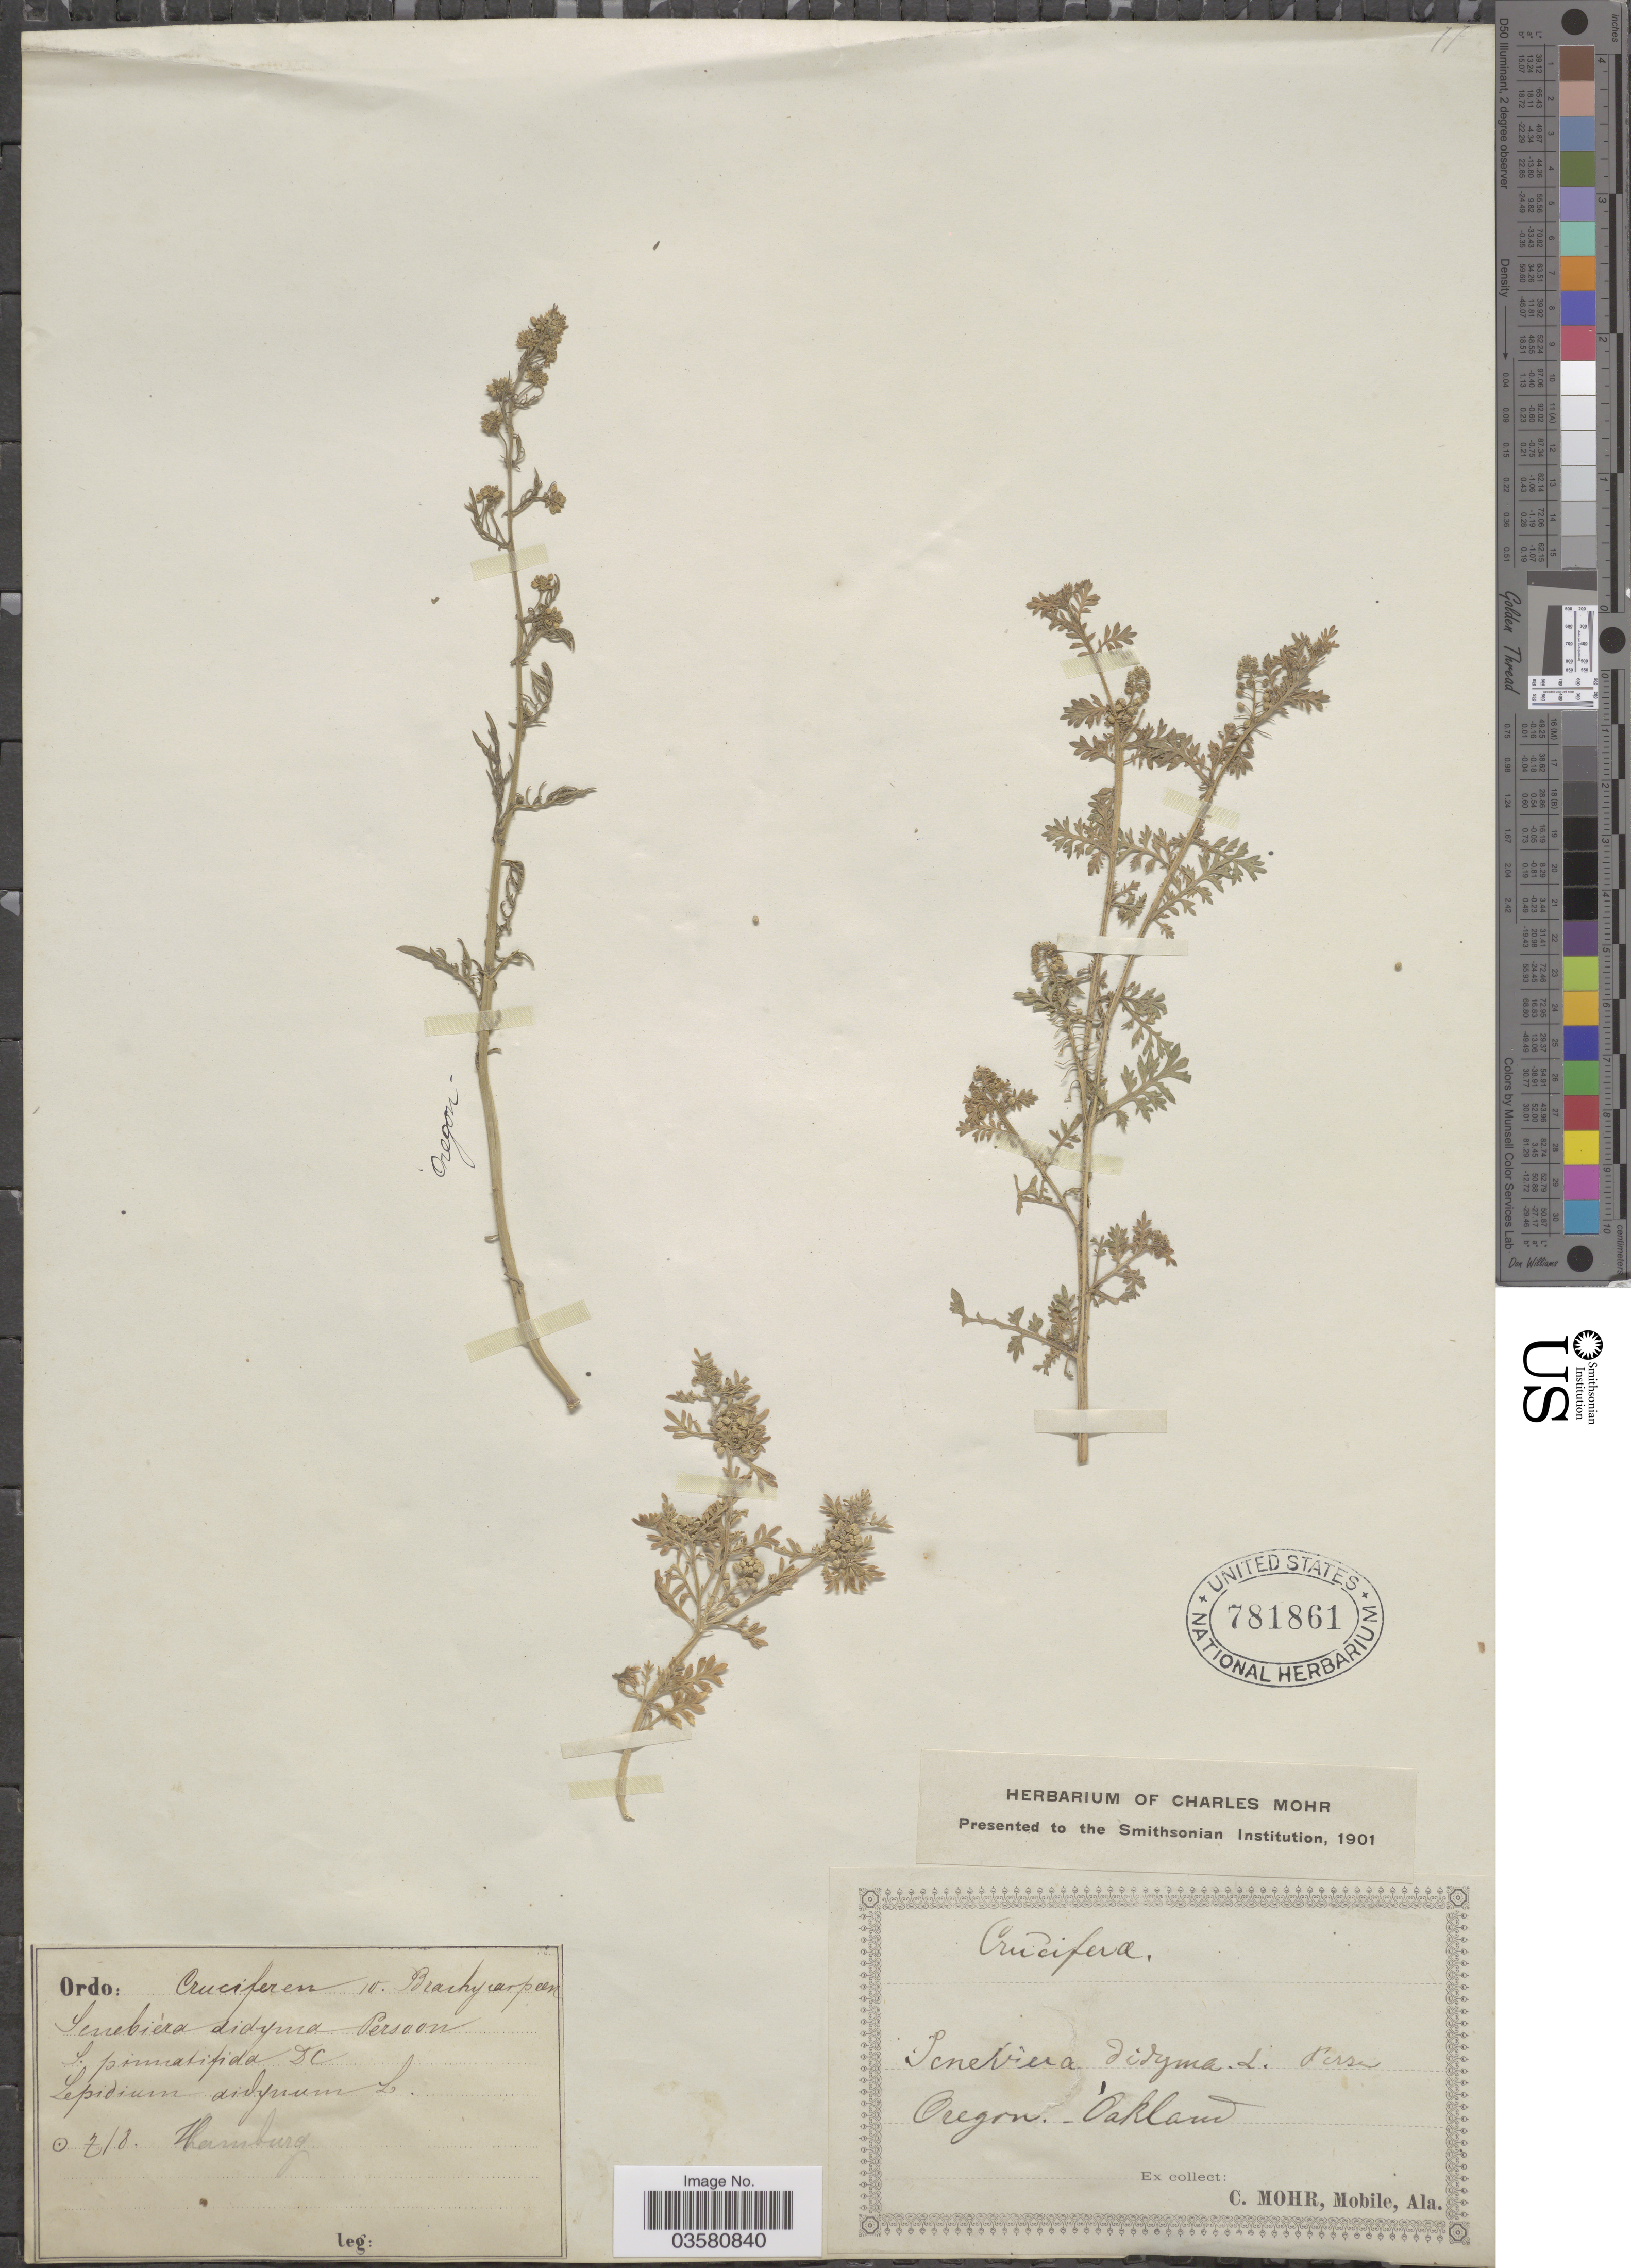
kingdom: Plantae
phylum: Tracheophyta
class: Magnoliopsida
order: Brassicales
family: Brassicaceae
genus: Lepidium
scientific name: Lepidium didymum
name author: L.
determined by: Strong, M. T., (US), Smithsonian Institution - National Museum of Natural History (UNITED STATES)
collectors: Mohr, C. T. (herbarium)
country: United States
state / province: Oregon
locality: Oakland. Hamburg [unsure placement]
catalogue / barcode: US 781861